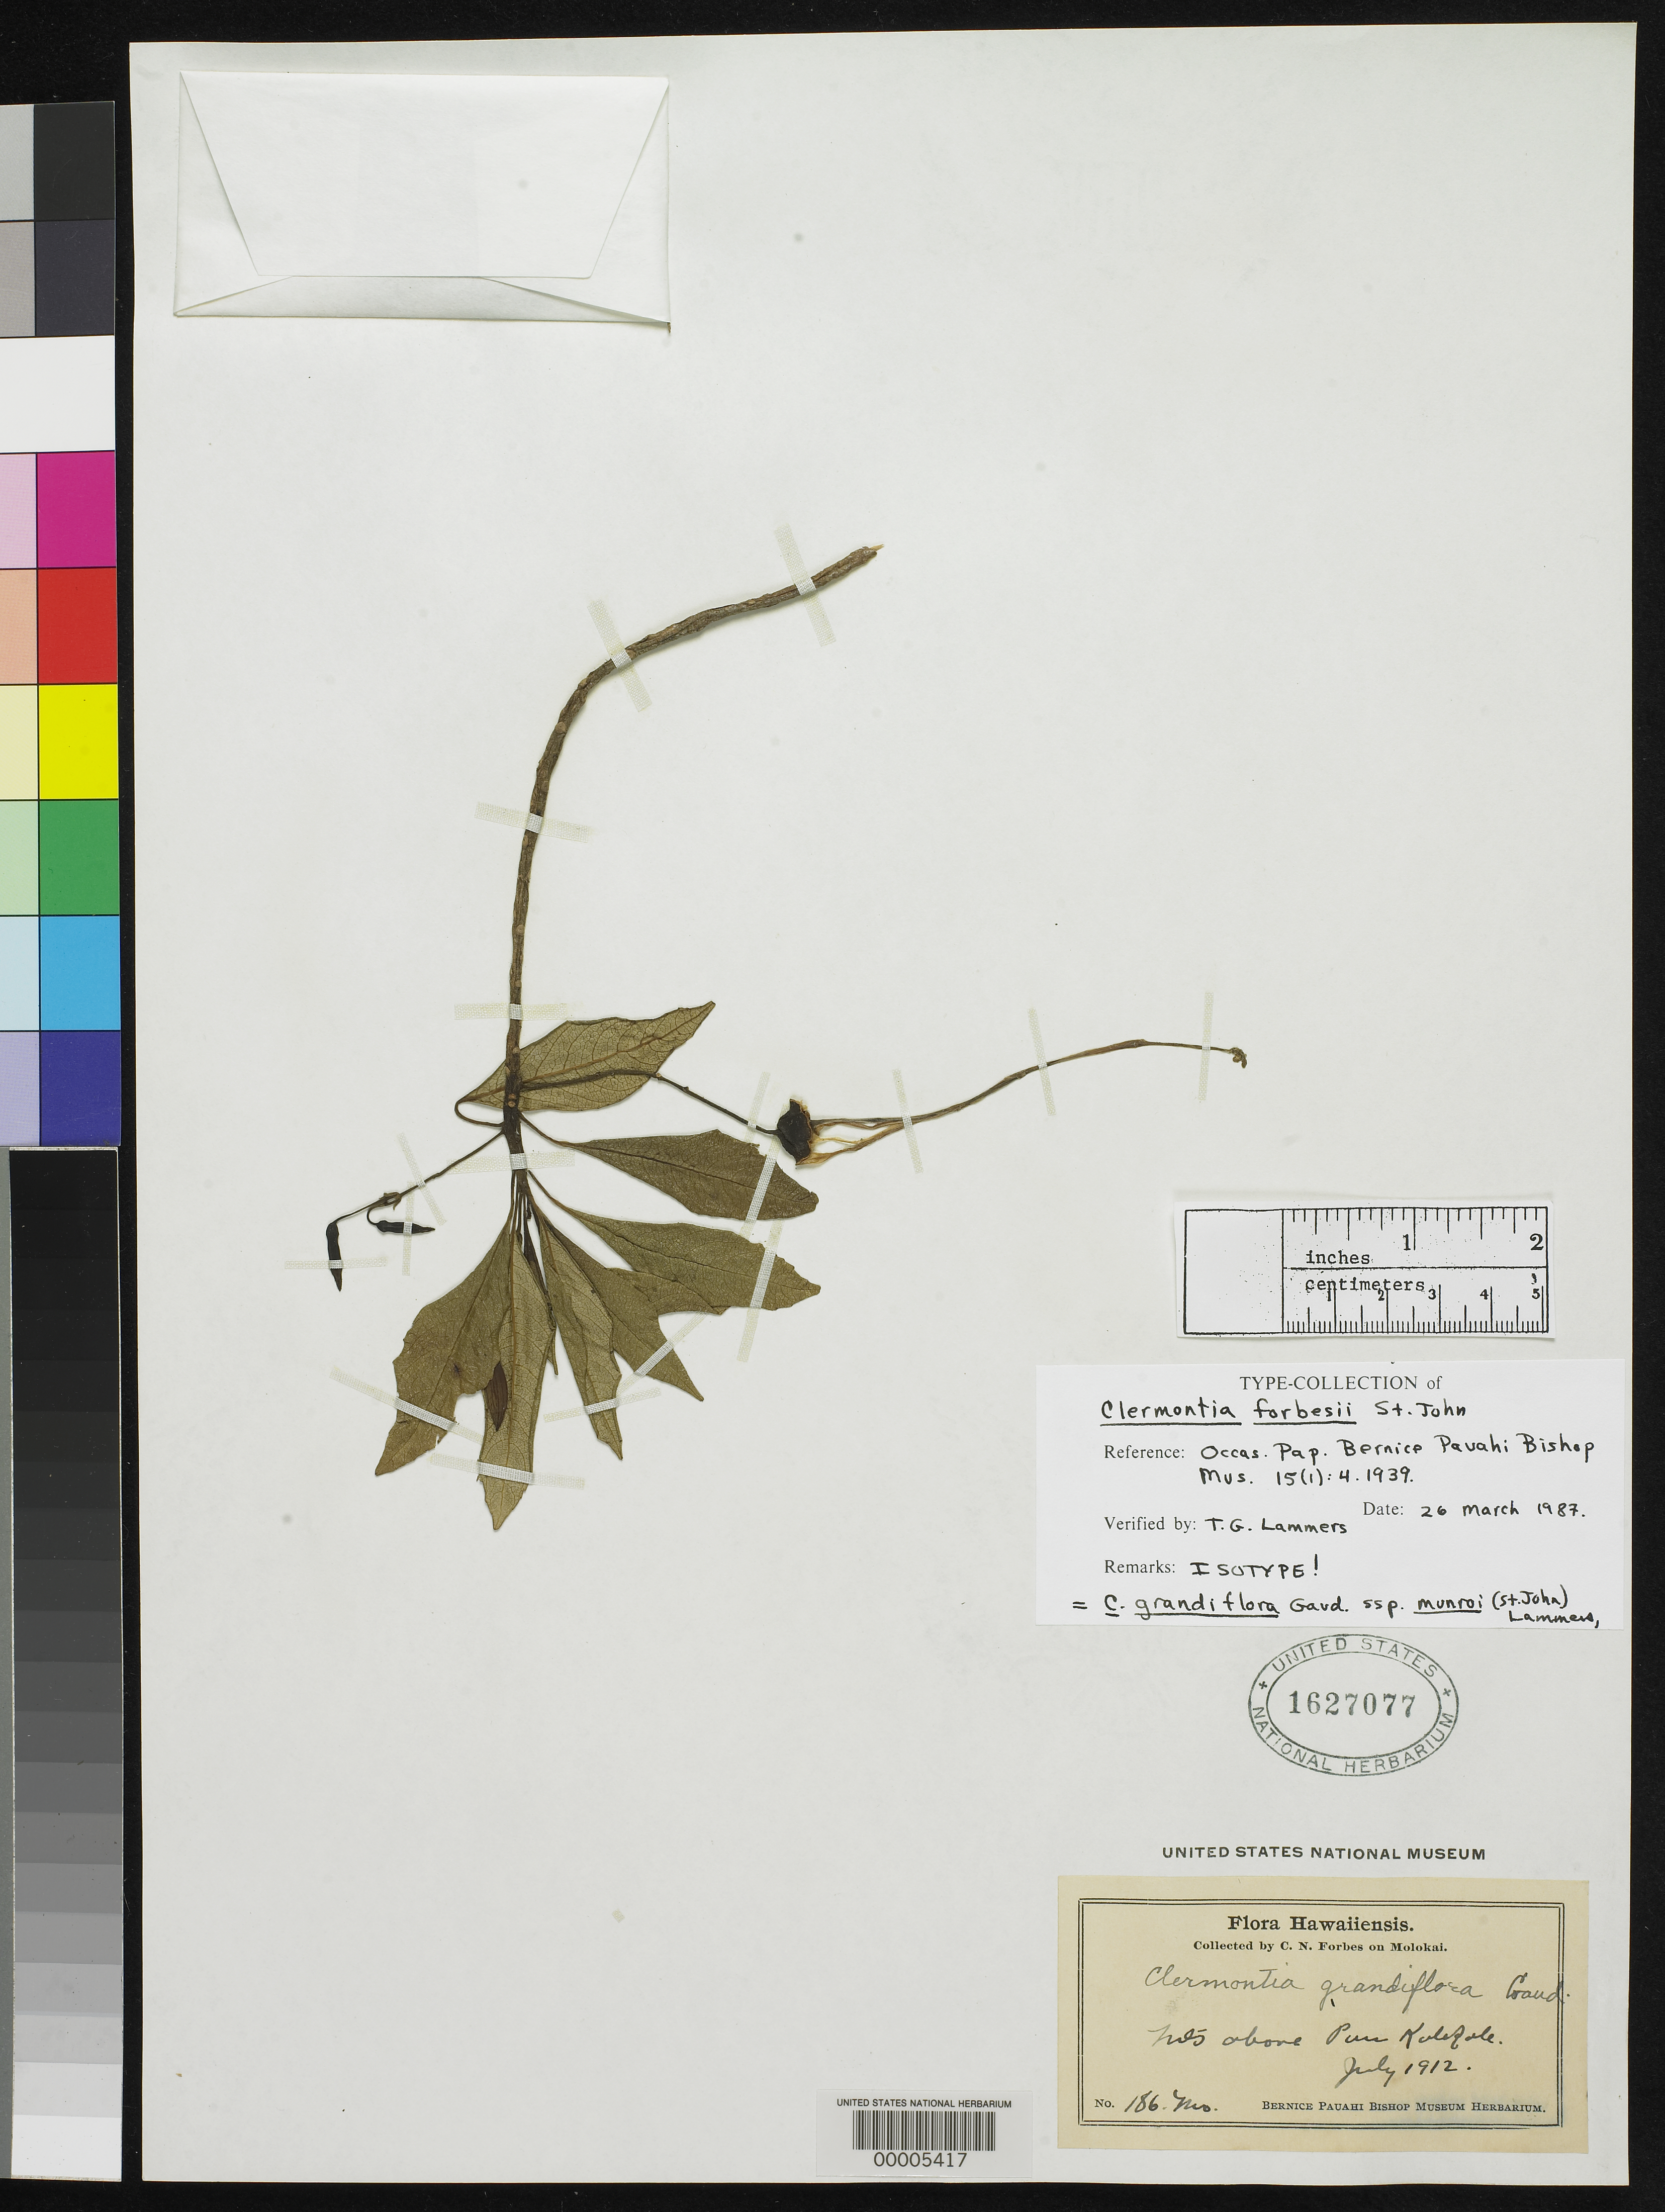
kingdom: Plantae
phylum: Tracheophyta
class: Magnoliopsida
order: Asterales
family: Campanulaceae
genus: Clermontia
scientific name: Clermontia forbesii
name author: H. St. John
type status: Isotype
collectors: C. N. Forbes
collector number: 186.Mo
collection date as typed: Jul 1912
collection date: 1912-07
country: United States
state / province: Hawaii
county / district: Maui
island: Moloka'i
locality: Molokai Island Mts. above Puu Kolepole.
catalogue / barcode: US 1627077